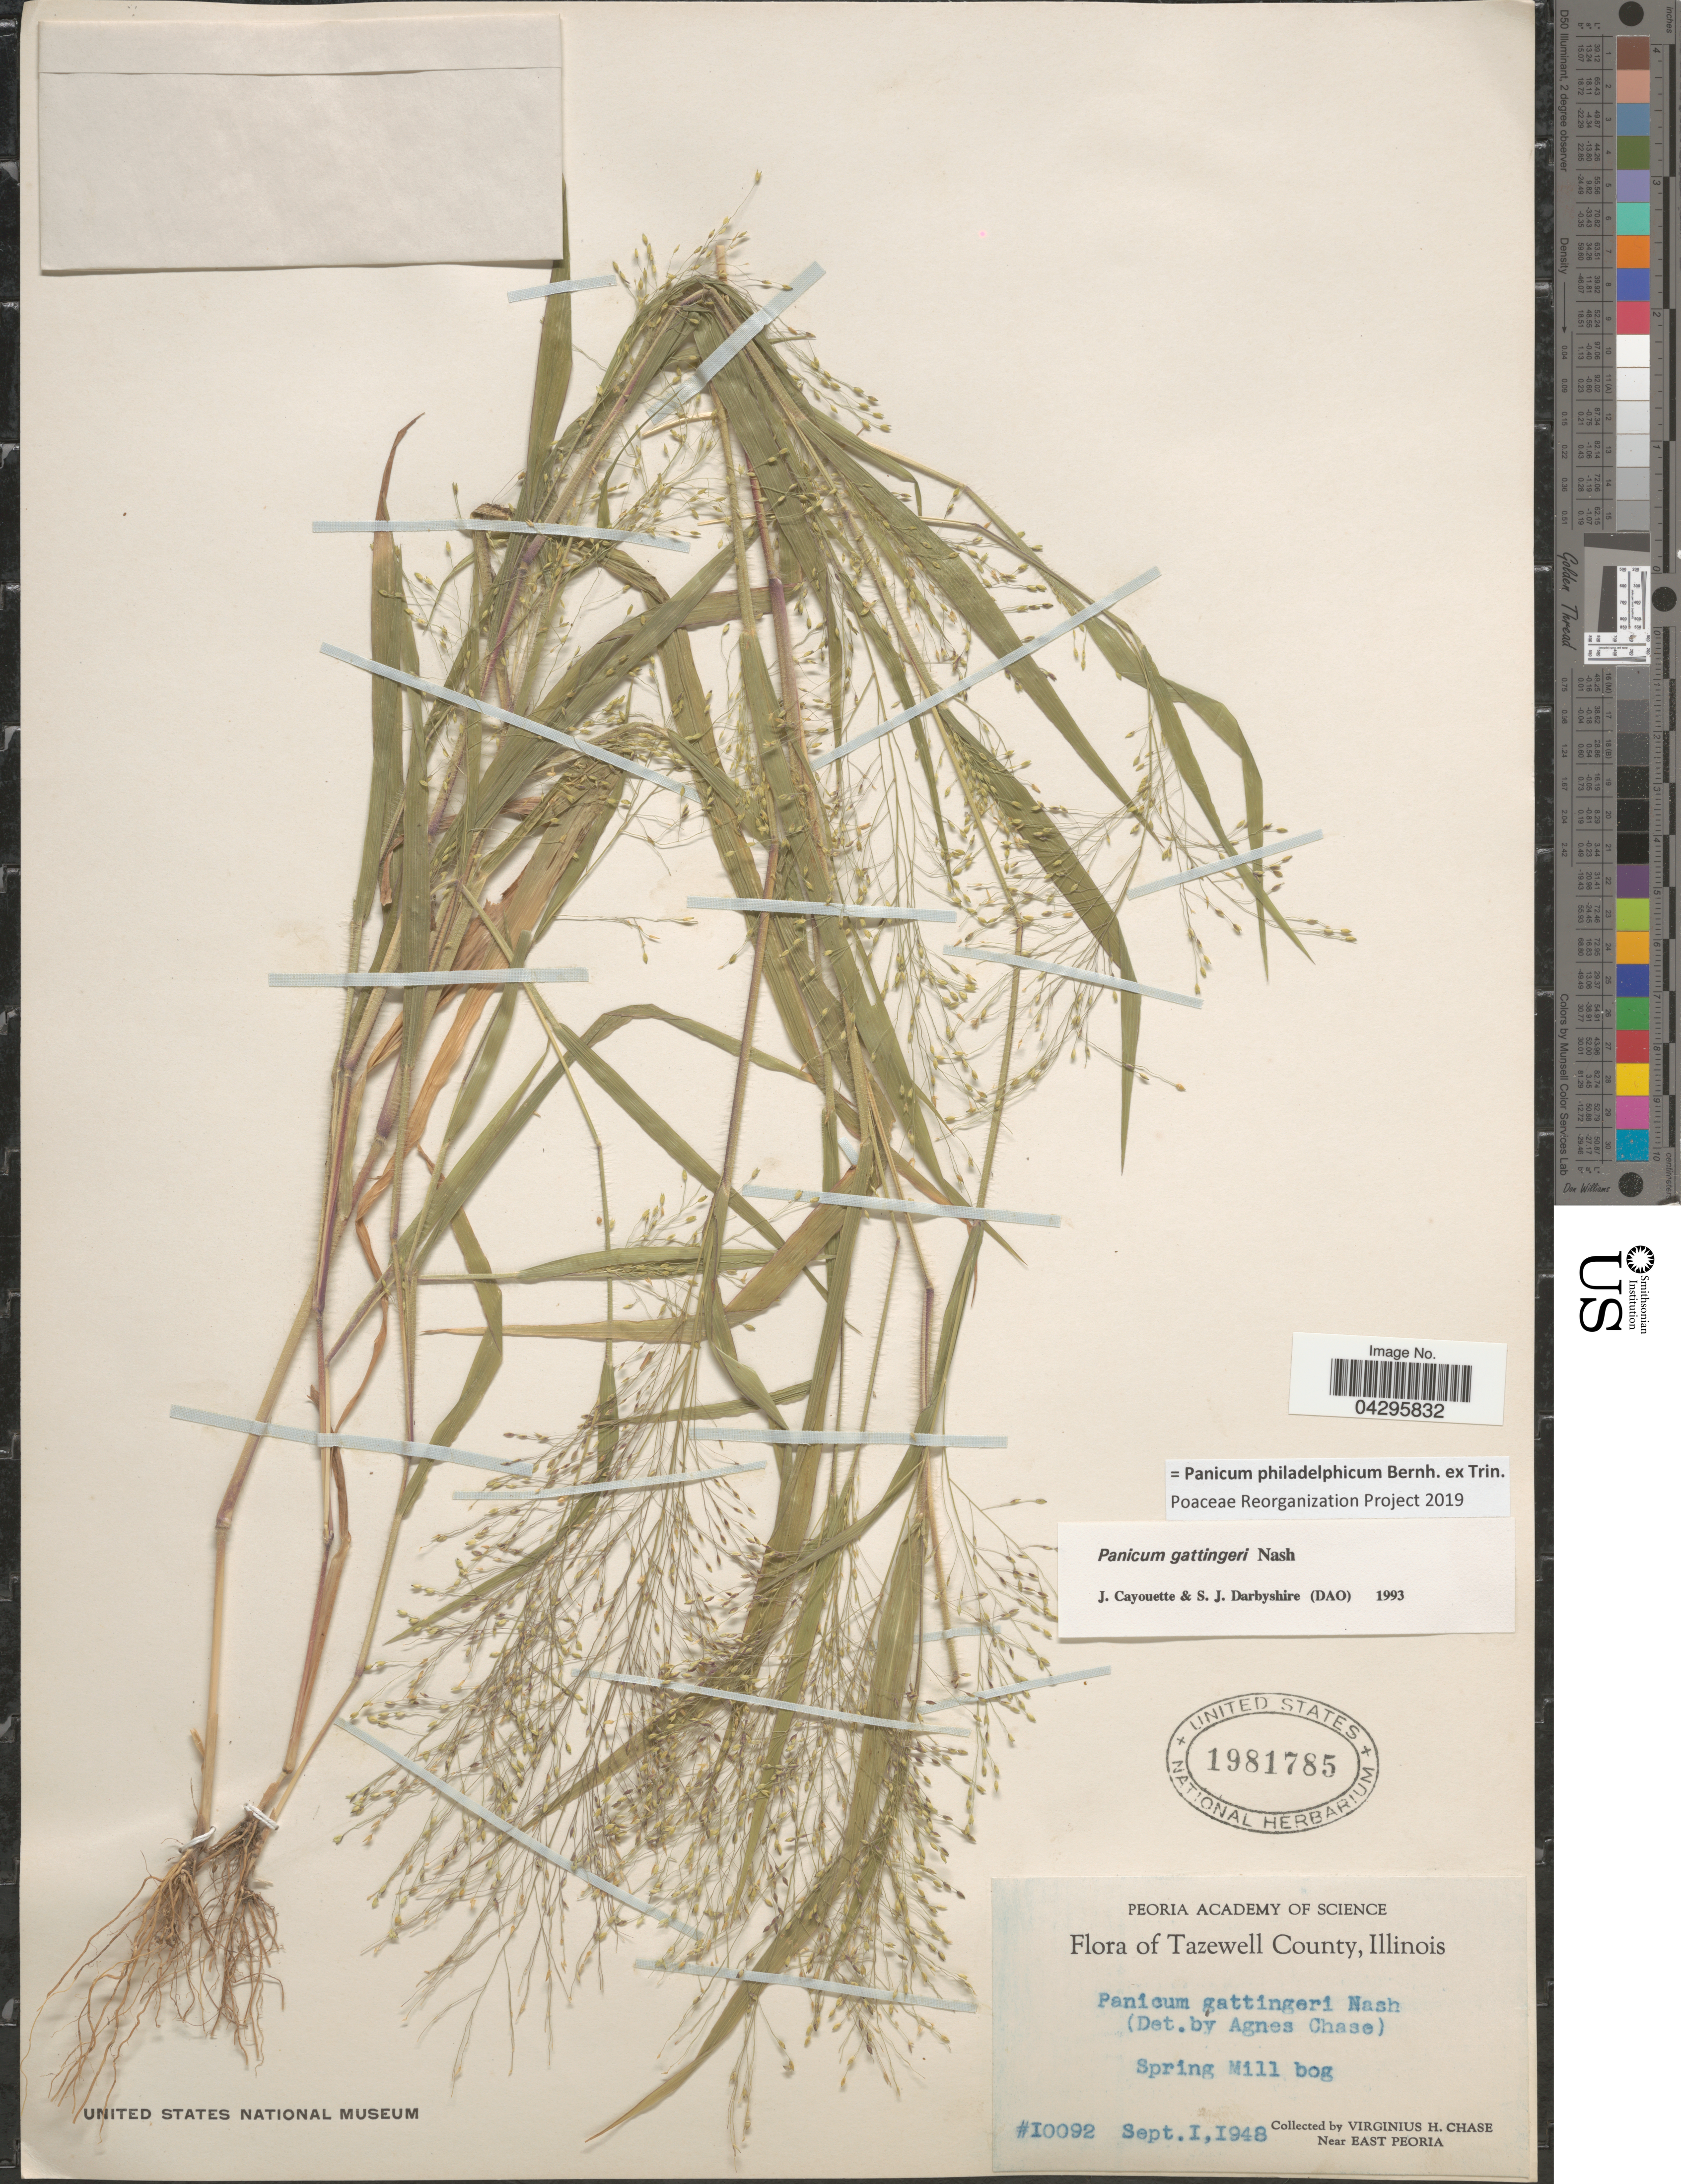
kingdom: Plantae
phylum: Tracheophyta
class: Liliopsida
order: Poales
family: Poaceae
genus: Panicum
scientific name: Panicum philadelphicum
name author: Bernh. ex Trin.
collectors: V. H. Chase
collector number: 10092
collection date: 1948-09-01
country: United States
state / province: Illinois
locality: Tazewell County. Spring Mill bog. Near East Peoria.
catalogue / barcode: US 1981785